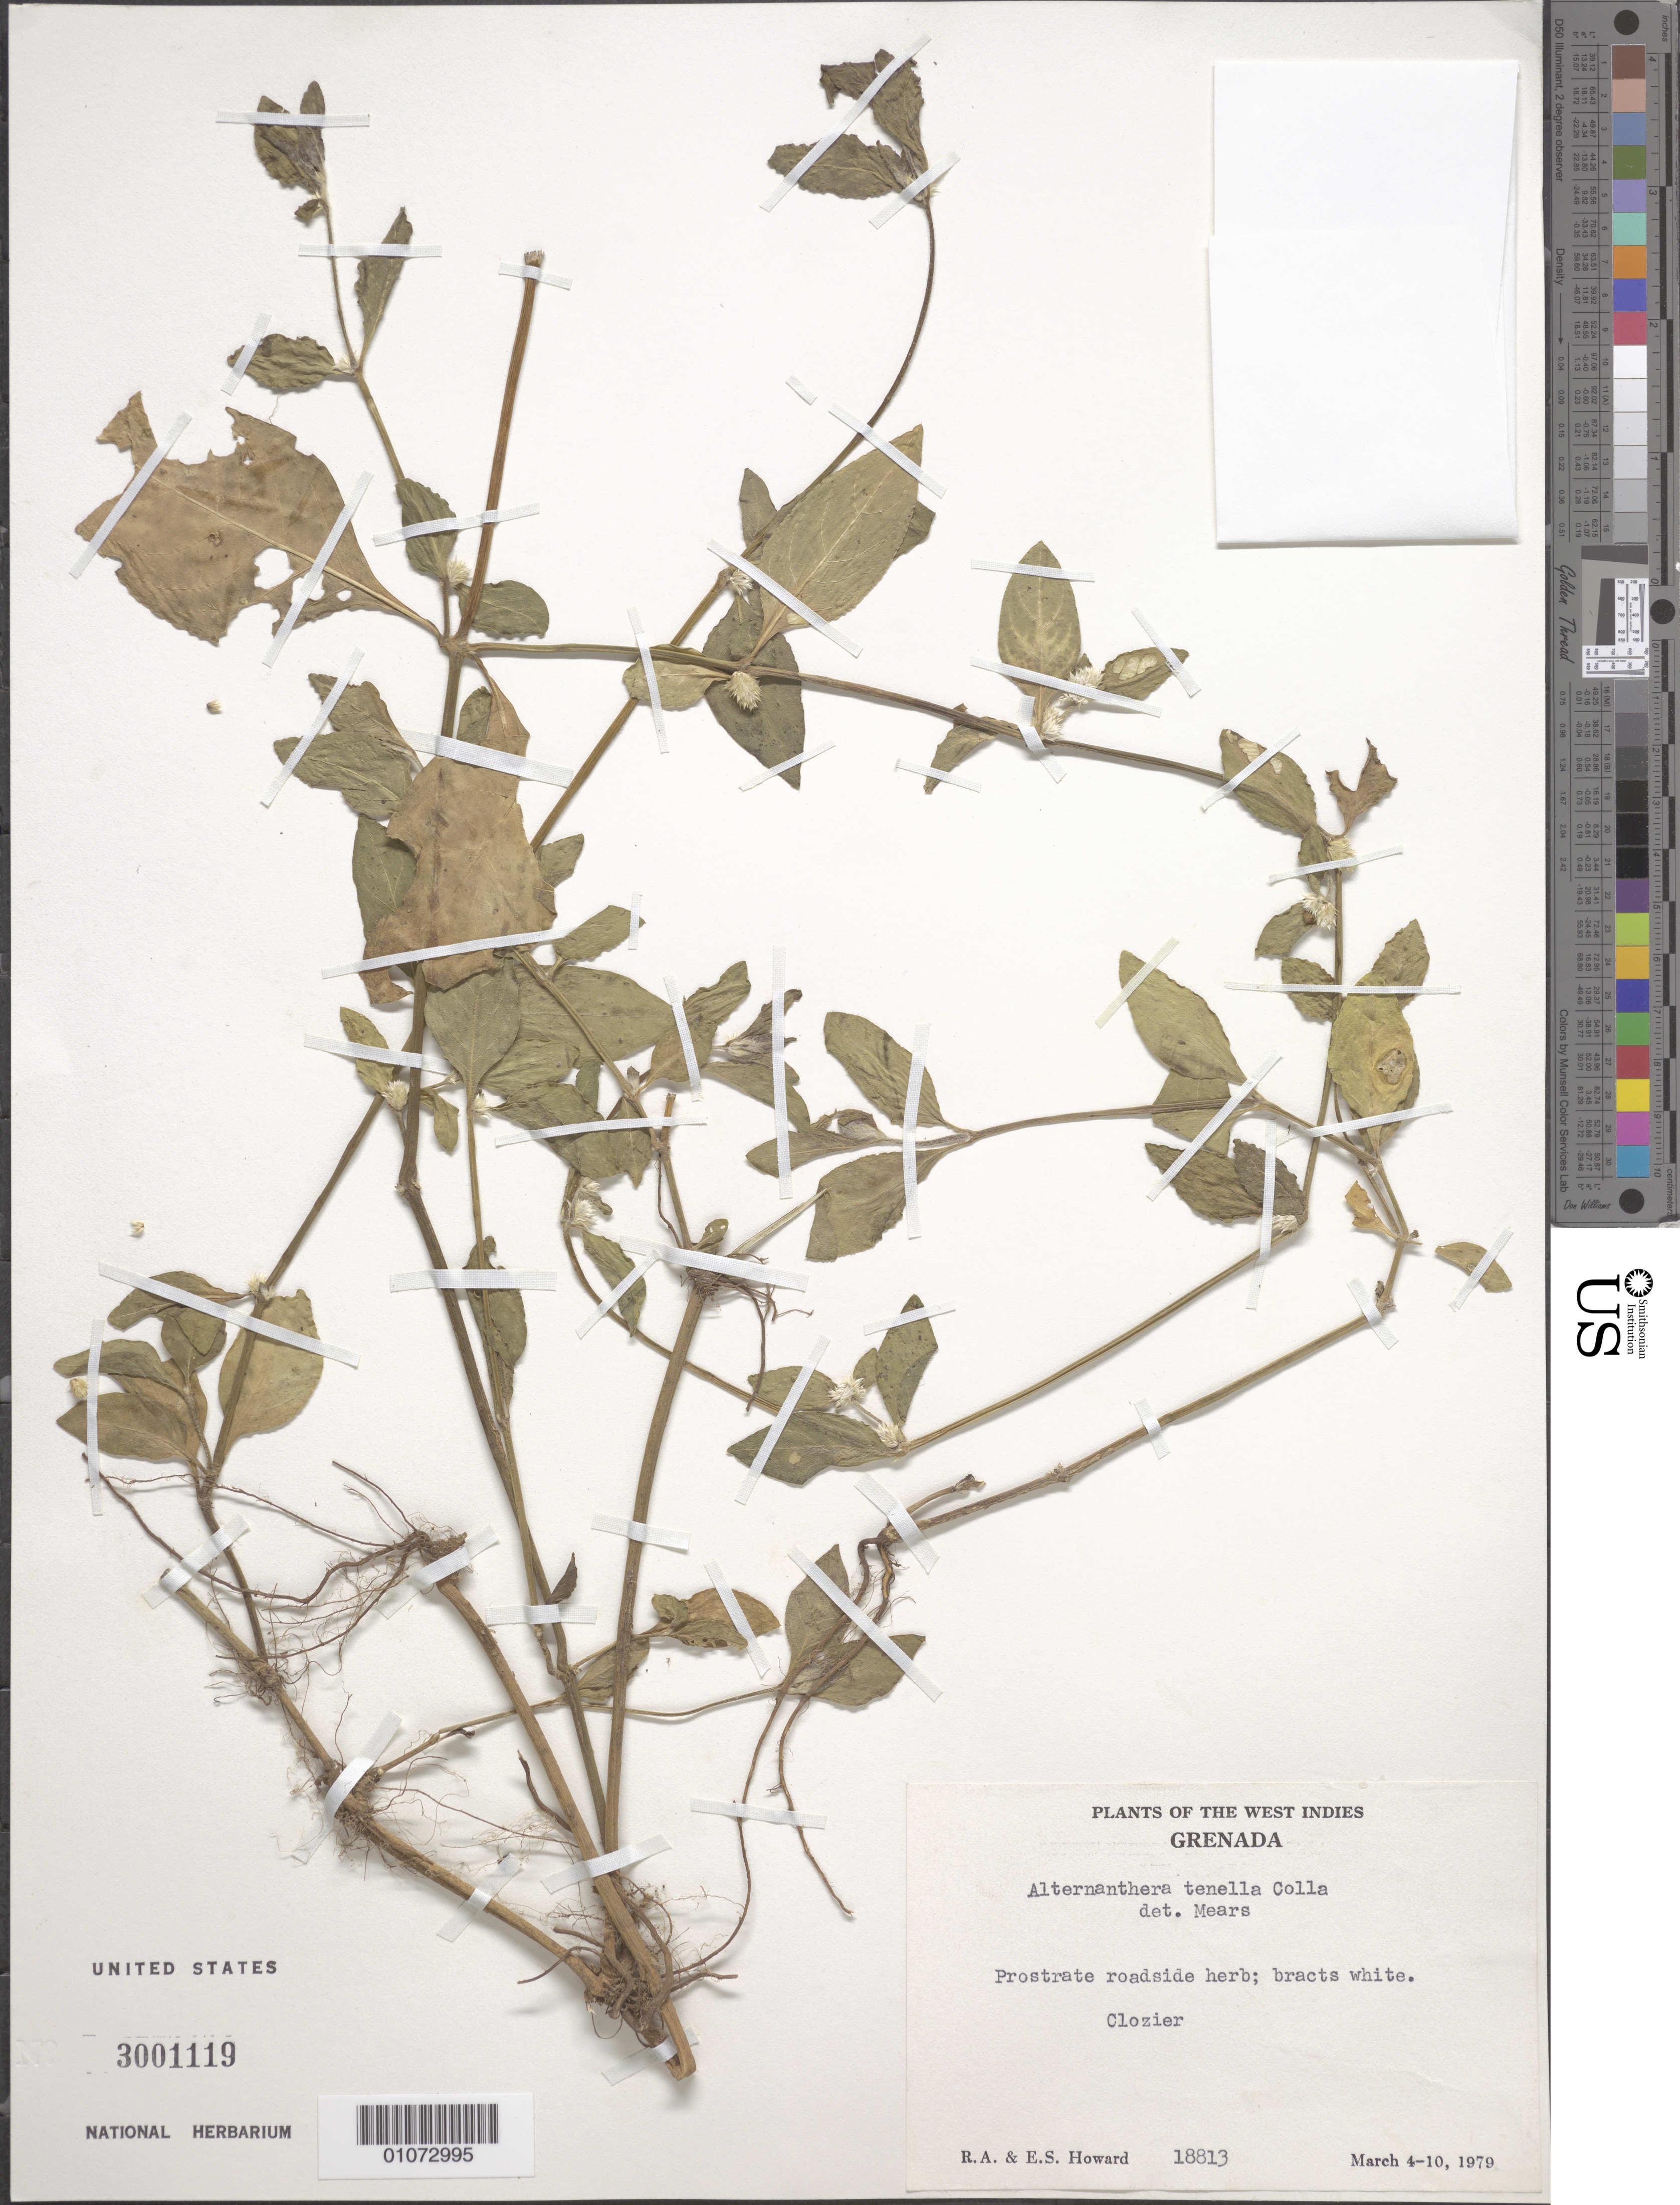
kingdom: Plantae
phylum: Tracheophyta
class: Magnoliopsida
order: Caryophyllales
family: Amaranthaceae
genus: Alternanthera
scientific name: Alternanthera tenella var. bettzickiana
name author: (Regel) Veldkamp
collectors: R. A. Howard & E. S. Howard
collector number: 18813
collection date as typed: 04 Mar 1979 to 10 Mar 1979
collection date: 1979-03-04/1979-03-10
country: Grenada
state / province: Saint Andrew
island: Grenada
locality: Clozier.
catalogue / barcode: US 3001119